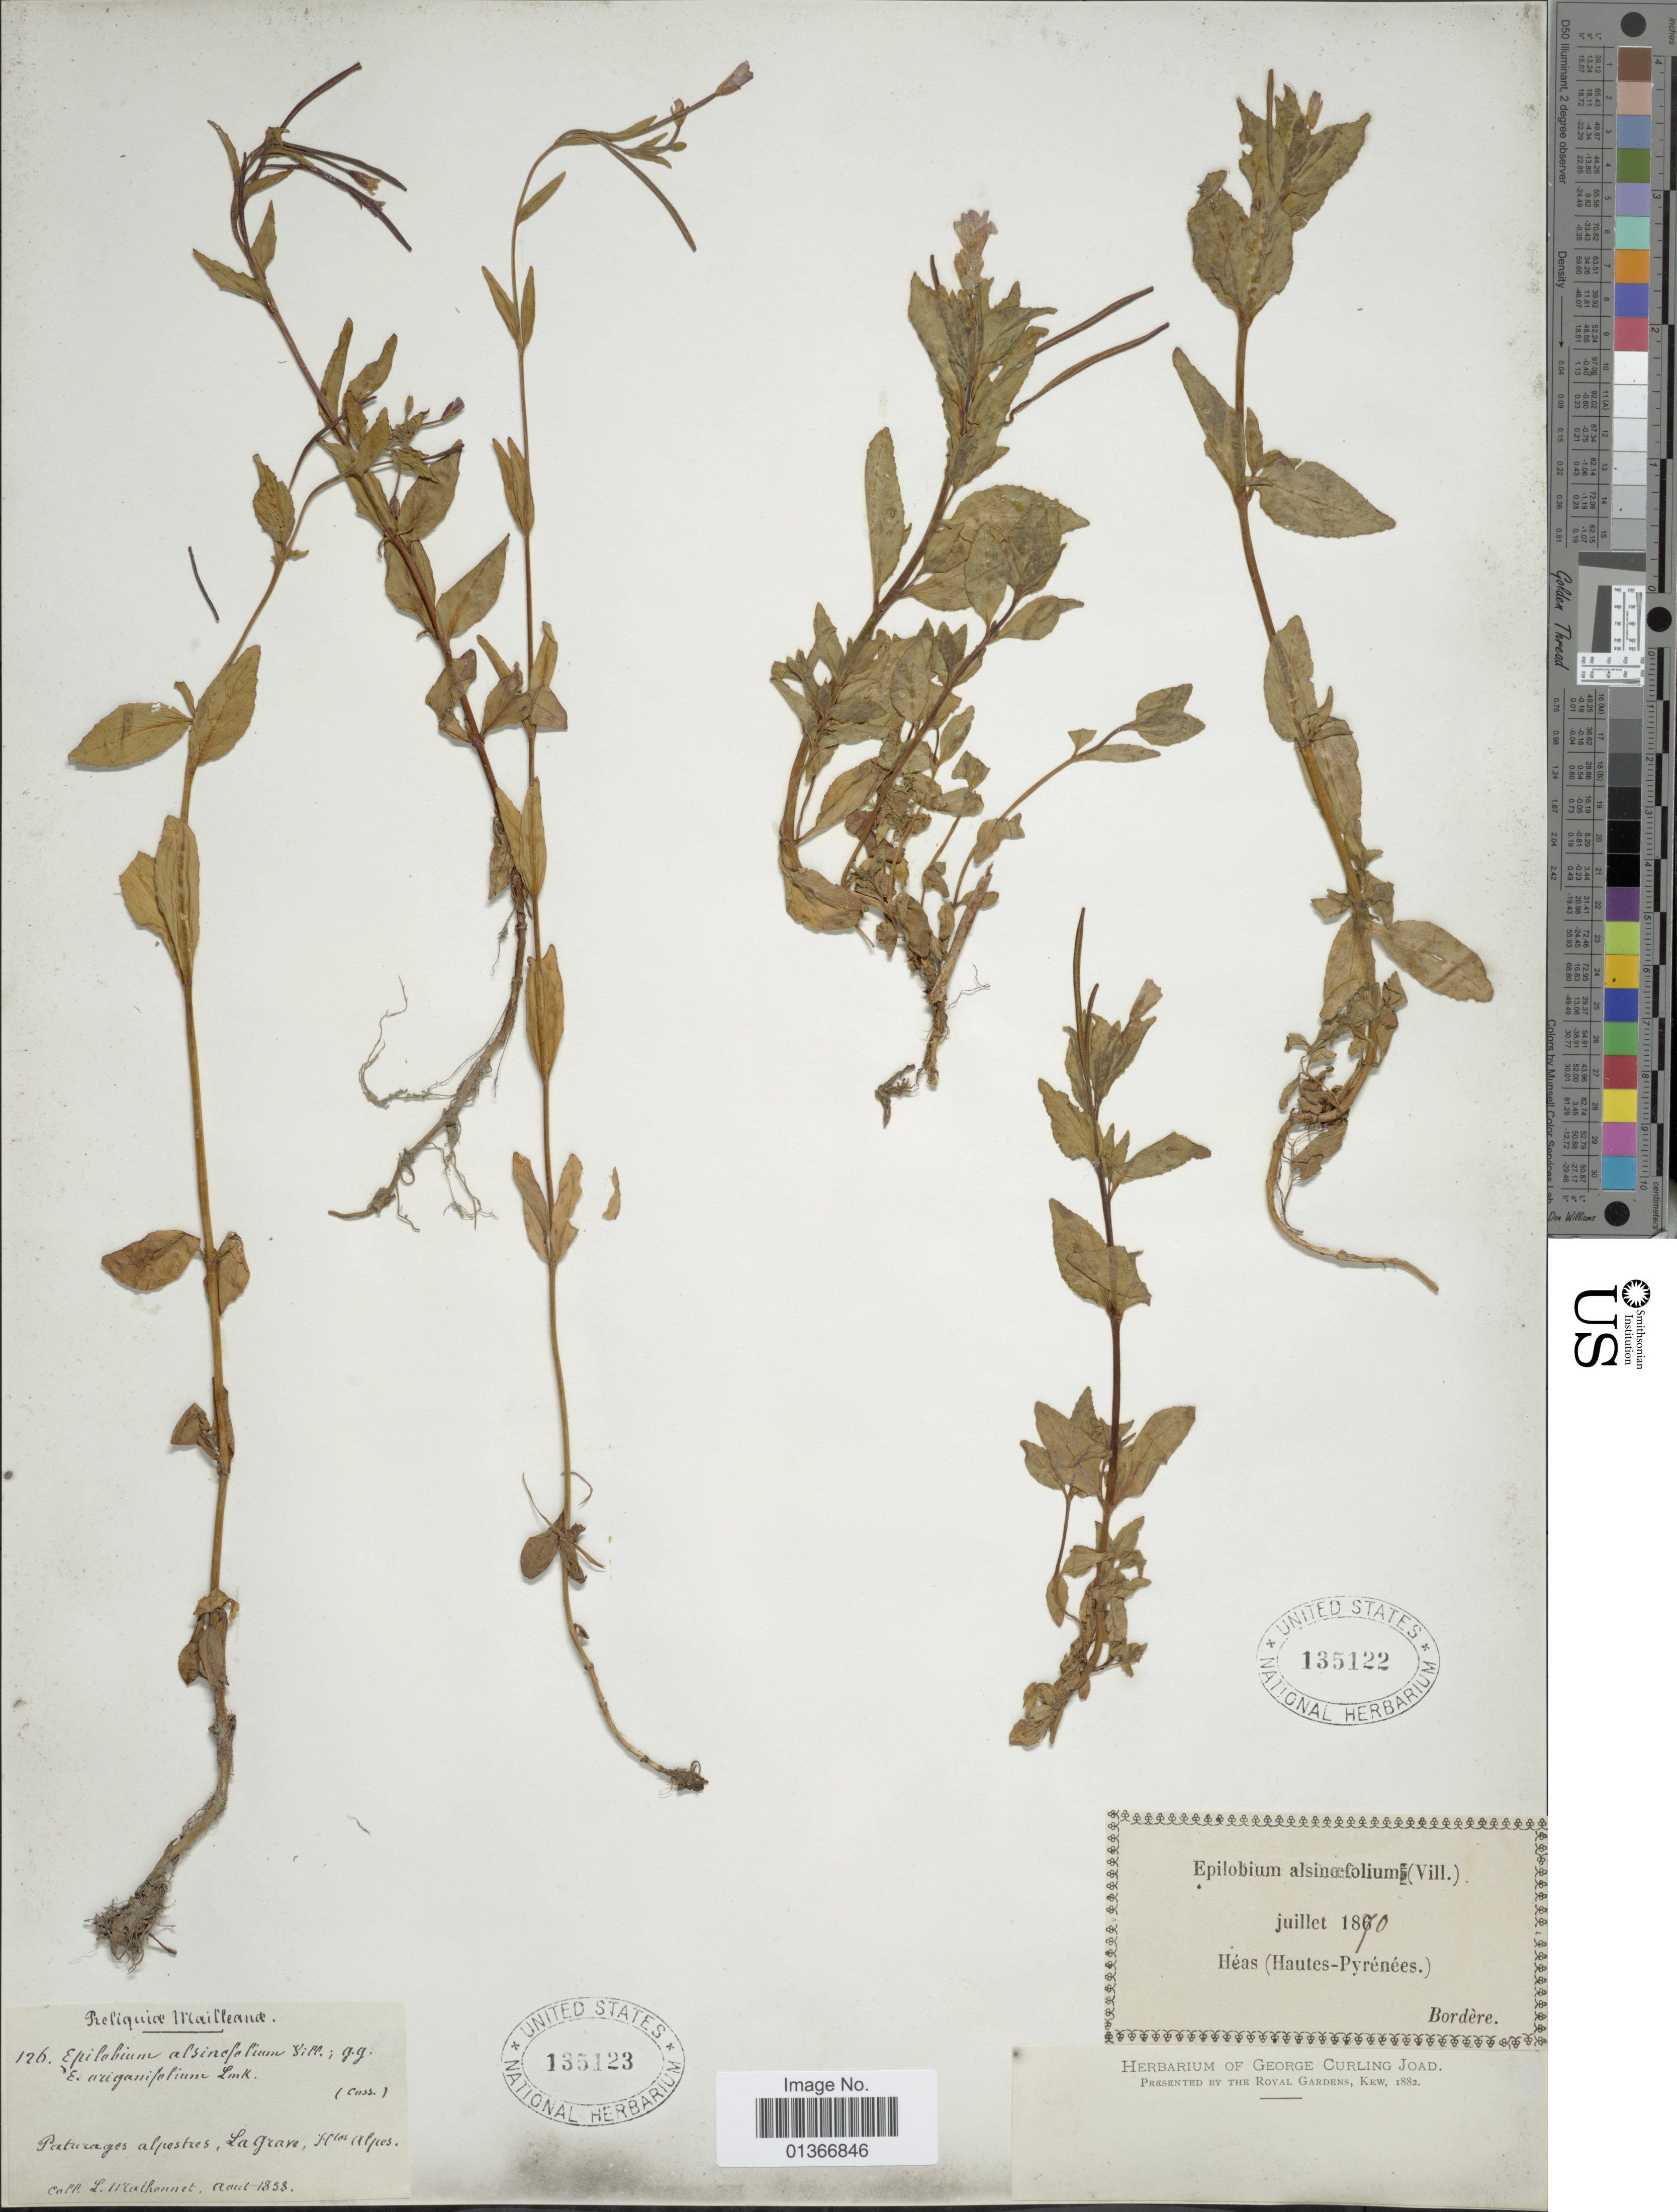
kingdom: Plantae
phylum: Tracheophyta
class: Magnoliopsida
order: Myrtales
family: Onagraceae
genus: Epilobium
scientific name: Epilobium alsinifolium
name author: Vill.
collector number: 126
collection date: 1853-08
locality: Paturages alpestres, La Grave, Htes. Alpes. [interpreted]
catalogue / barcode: US 135123-2